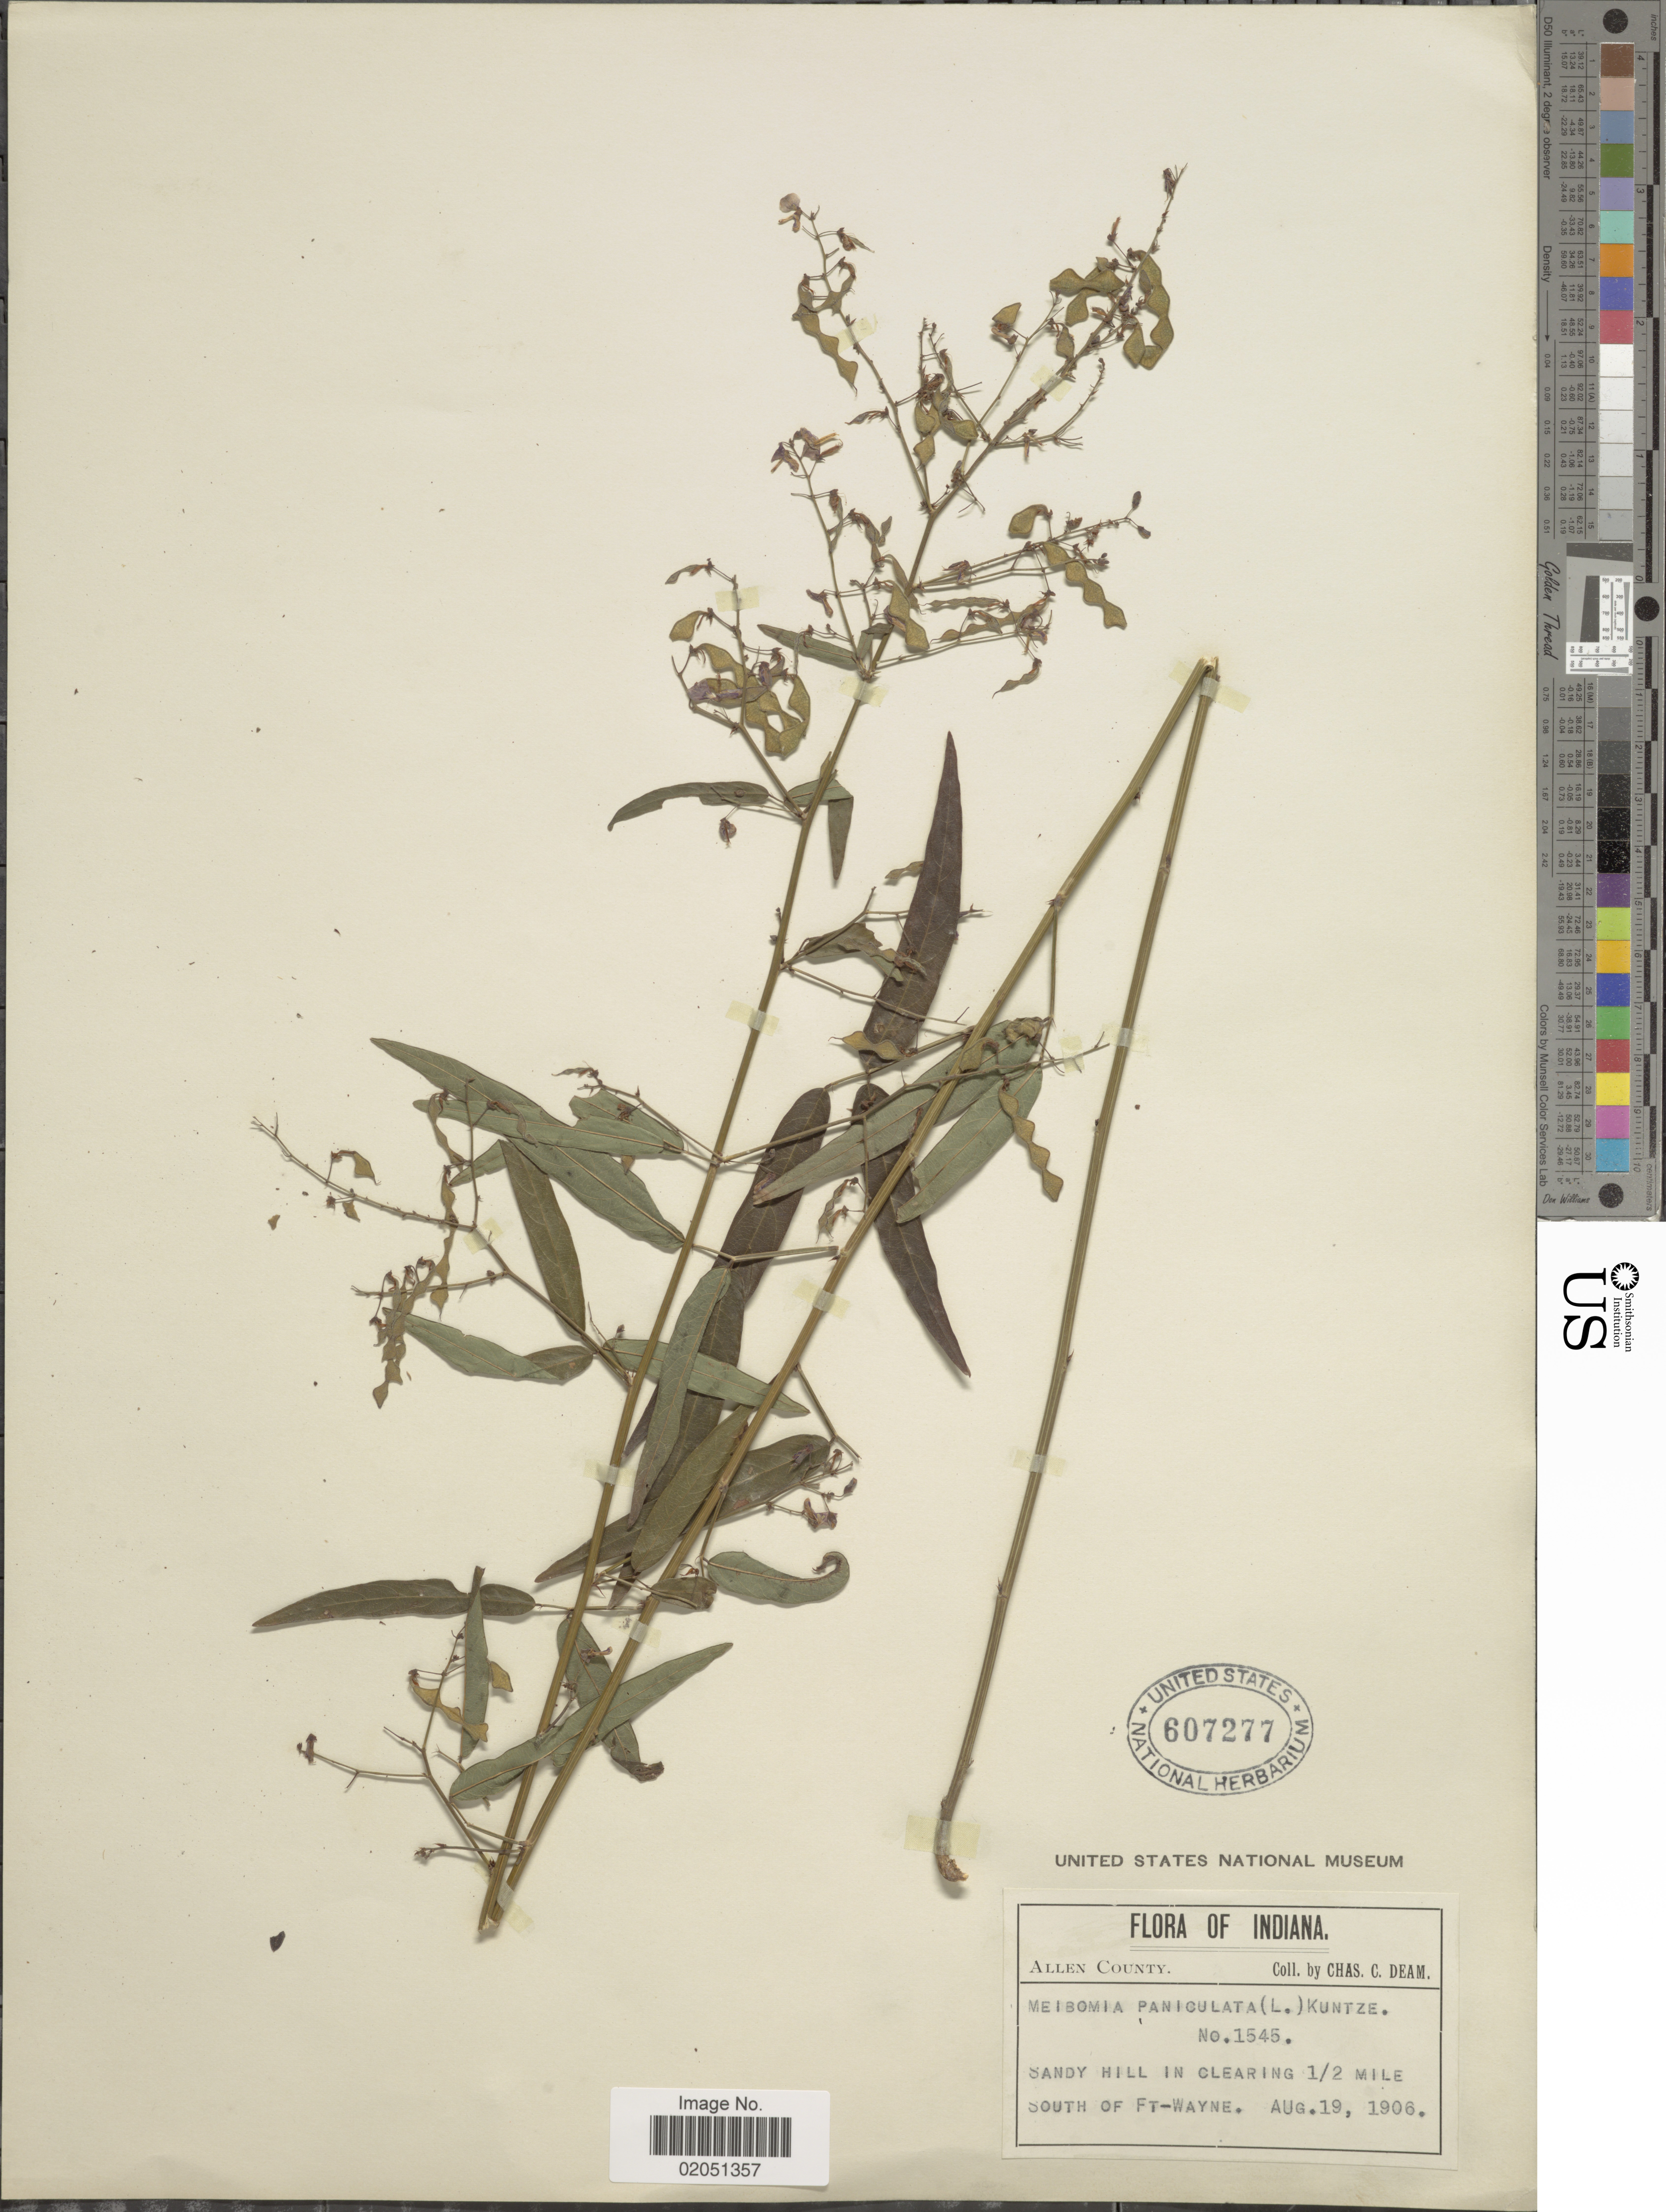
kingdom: Plantae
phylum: Tracheophyta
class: Magnoliopsida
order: Fabales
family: Fabaceae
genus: Desmodium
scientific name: Desmodium paniculatum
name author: (L.) DC.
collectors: C. C. Deam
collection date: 1906-06-19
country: United States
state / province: Indiana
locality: Allen County, Sandy Hill in clearing ½ mile South of Ft-Wayne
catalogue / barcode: US 607277